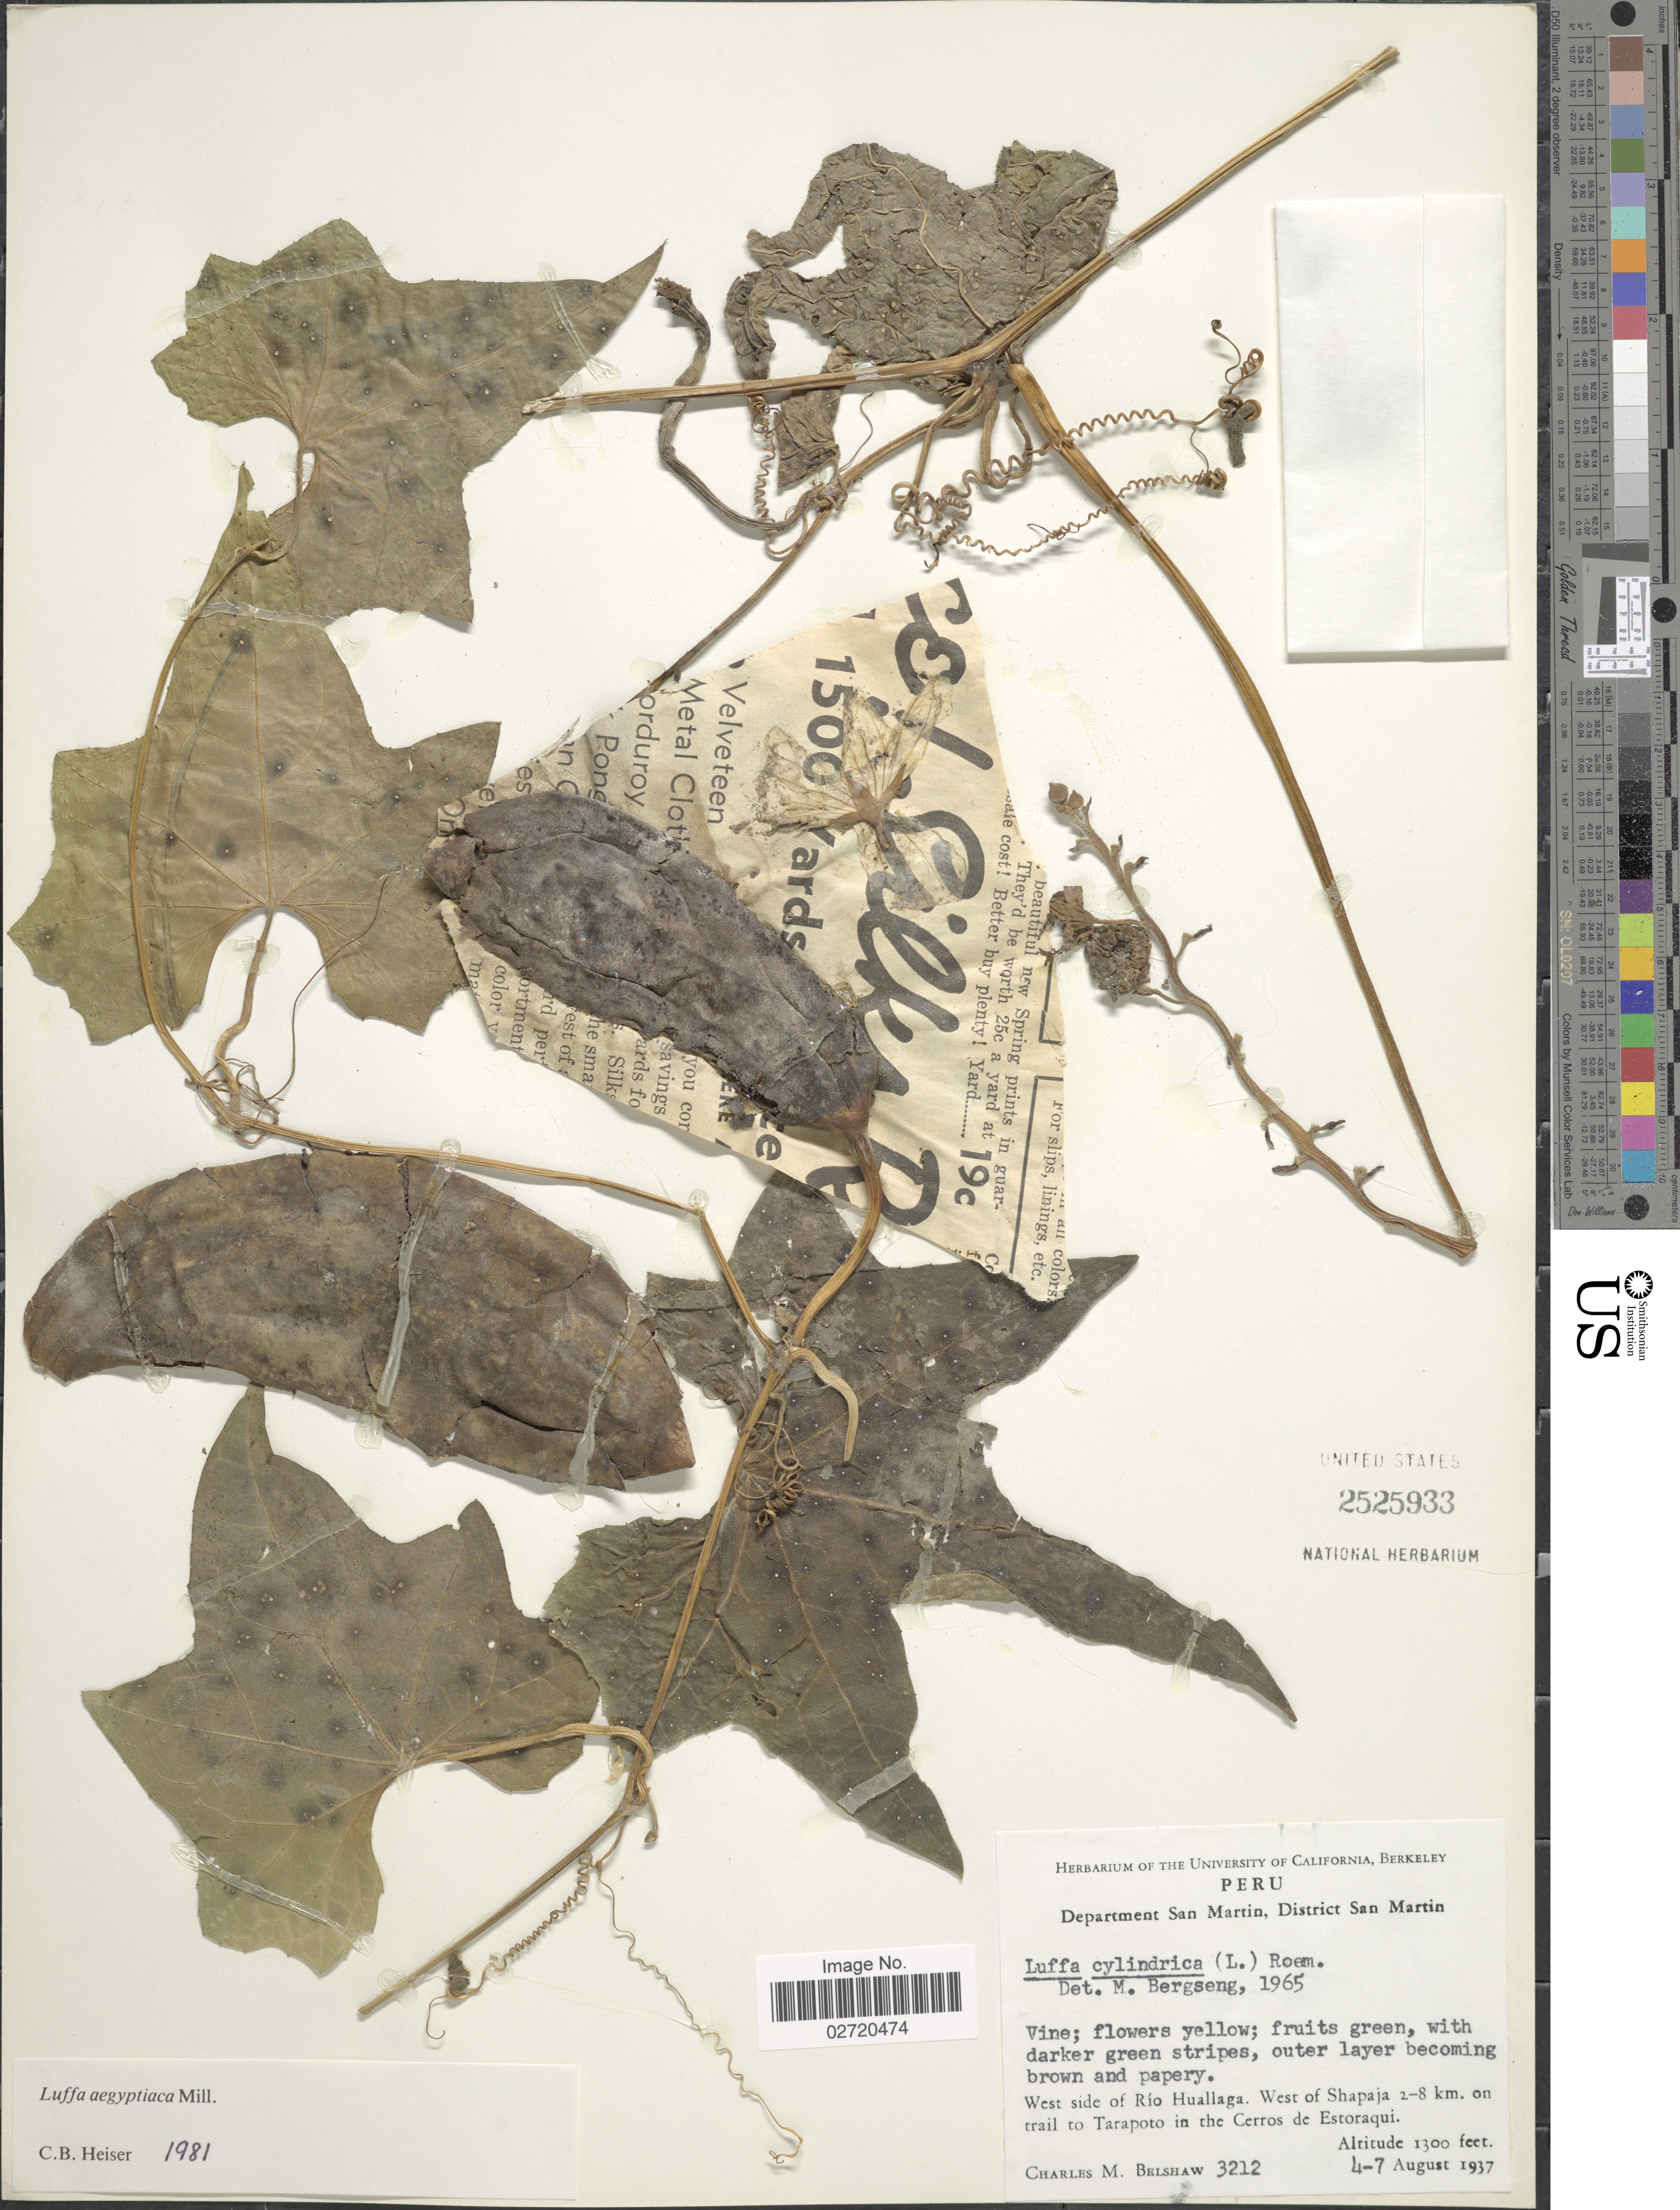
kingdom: Plantae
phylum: Tracheophyta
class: Magnoliopsida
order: Cucurbitales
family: Cucurbitaceae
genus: Luffa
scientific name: Luffa aegyptiaca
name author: Mill.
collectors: C. Shaw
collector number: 3212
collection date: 1937-08-04/1937-08-07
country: Peru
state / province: San Martín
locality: Departement San Martin, District San Martin, West side of Rio Huallaga, West of Shapaja 2-8 km. on trail to Tarapoto in the Cerros de Estoraqui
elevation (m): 396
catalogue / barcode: US 2525933